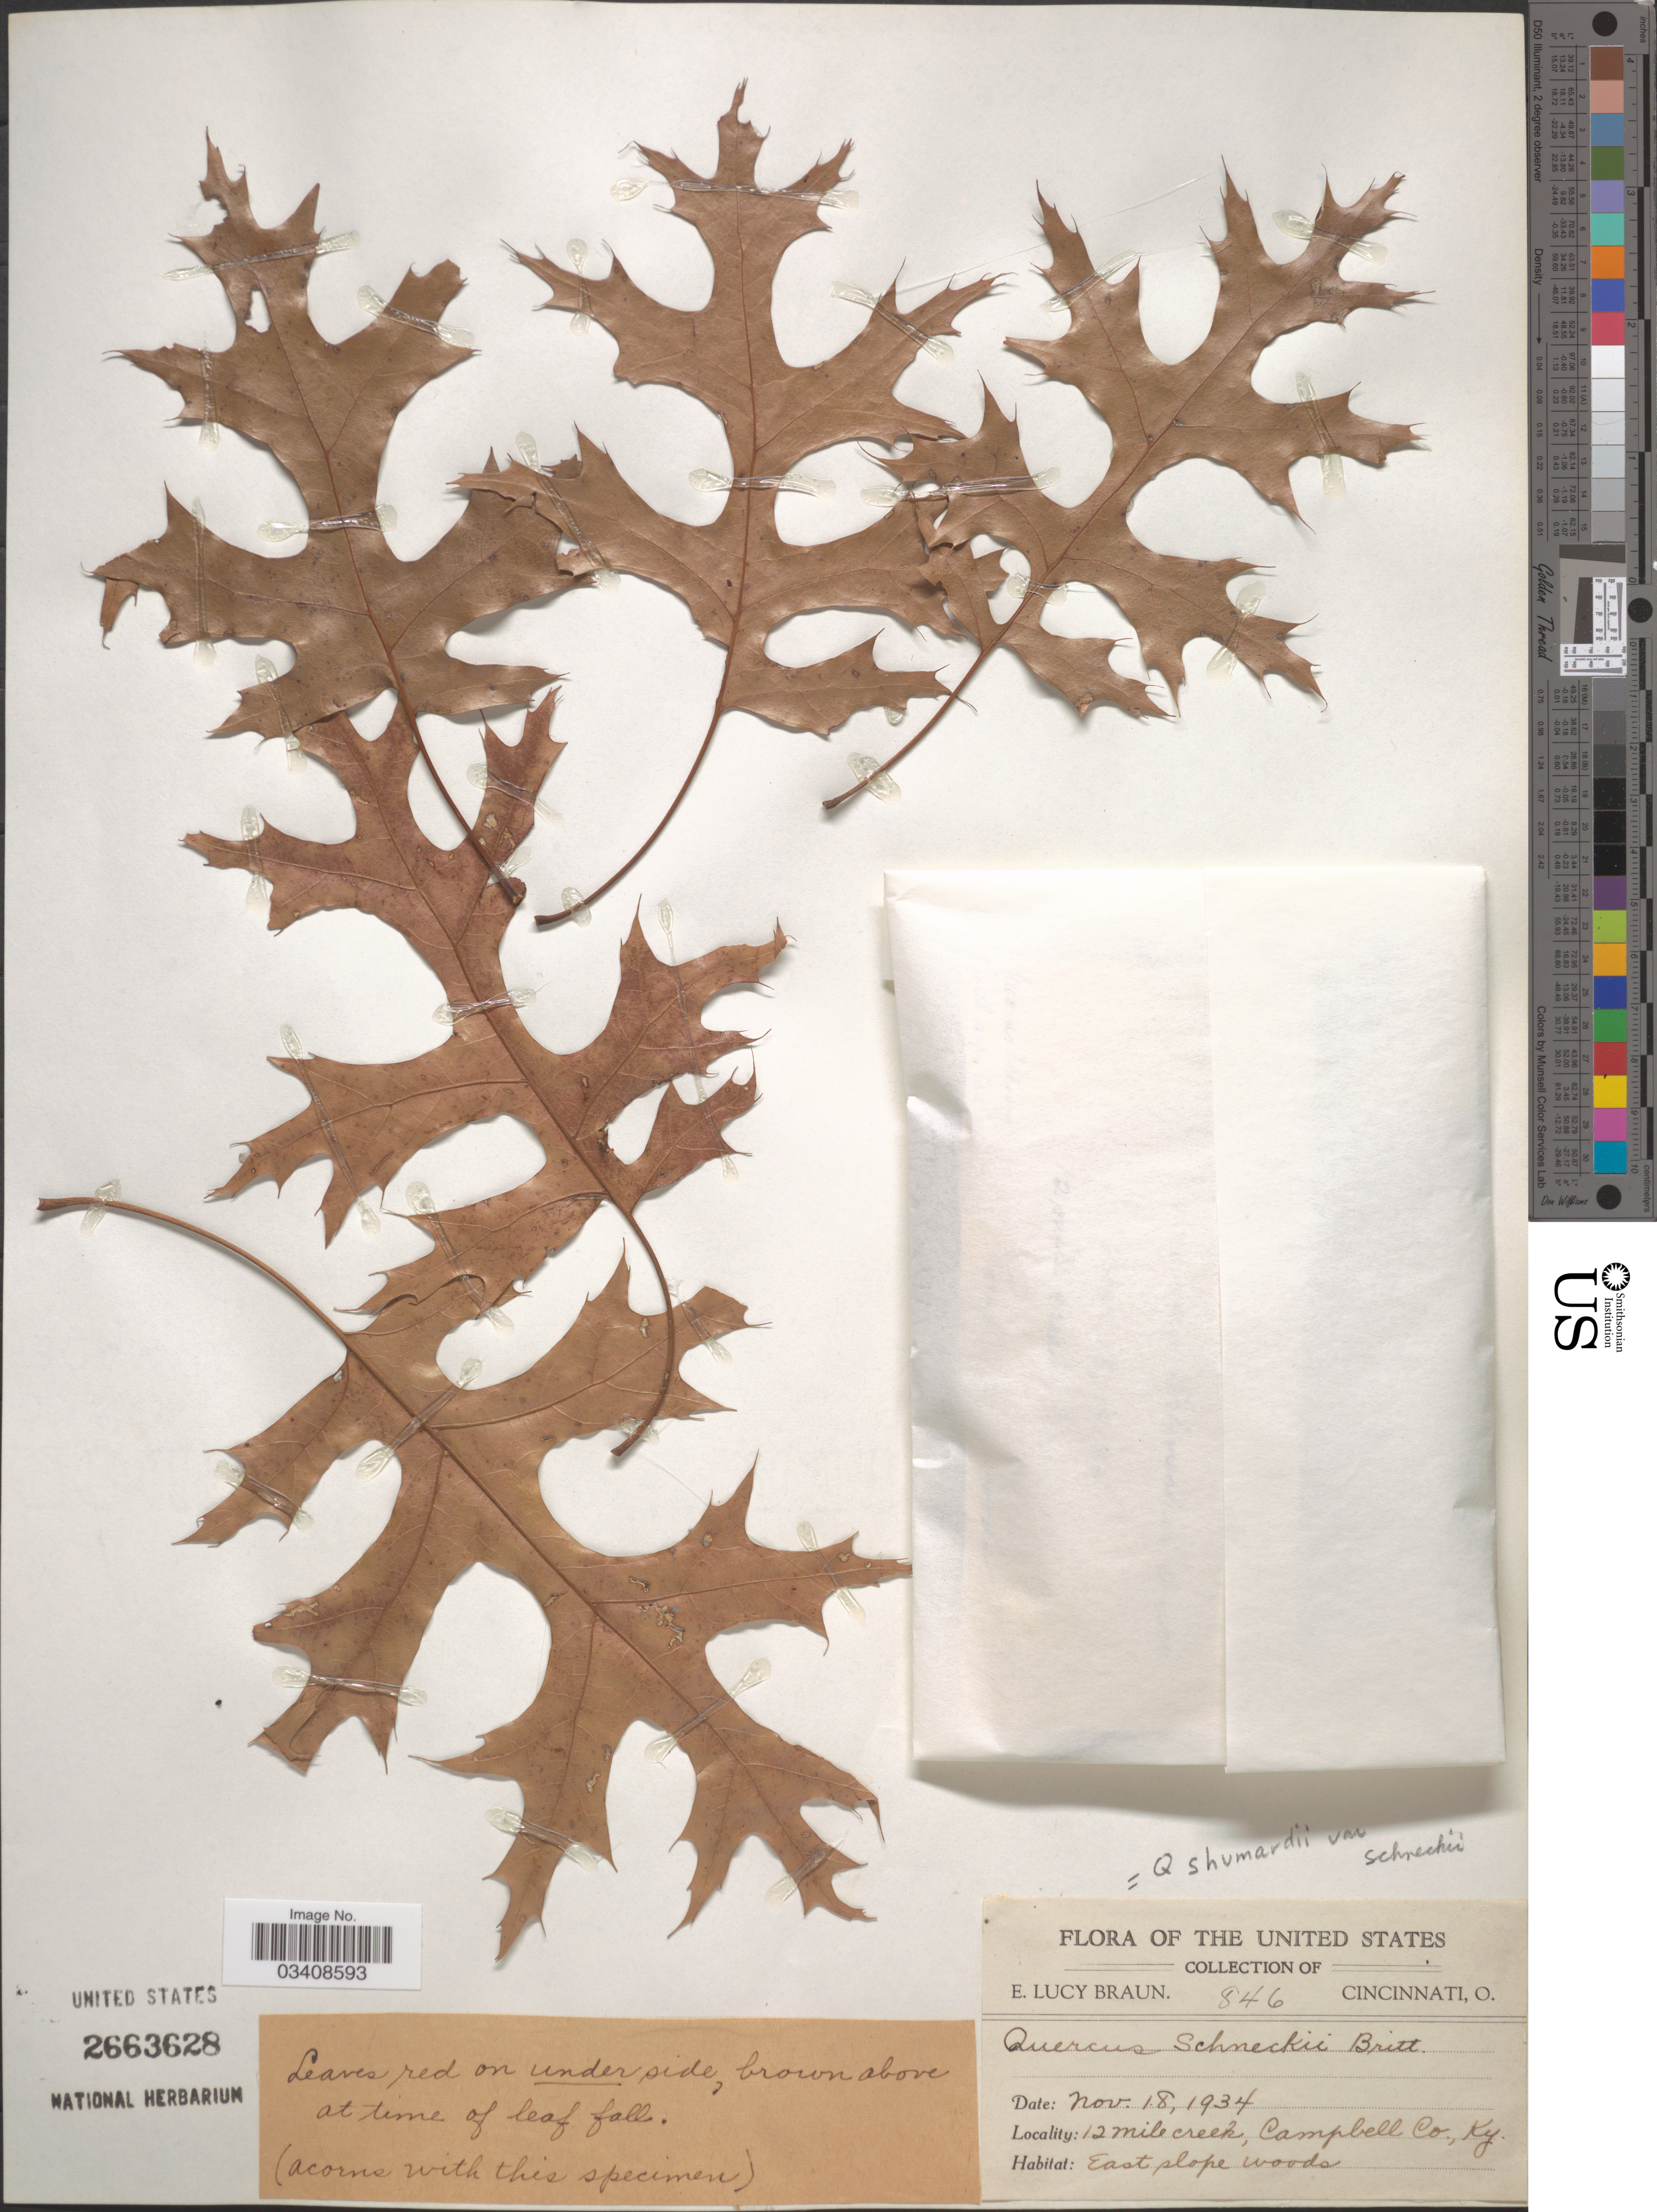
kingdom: Plantae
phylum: Tracheophyta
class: Magnoliopsida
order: Fagales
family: Fagaceae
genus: Quercus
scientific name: Quercus shumardii var. schneckii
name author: (Britton) Sarg.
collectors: E. L. Braun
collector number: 846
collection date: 1934-11-18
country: United States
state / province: Kentucky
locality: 12 mile creek, Campbell Co.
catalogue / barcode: US 2663628